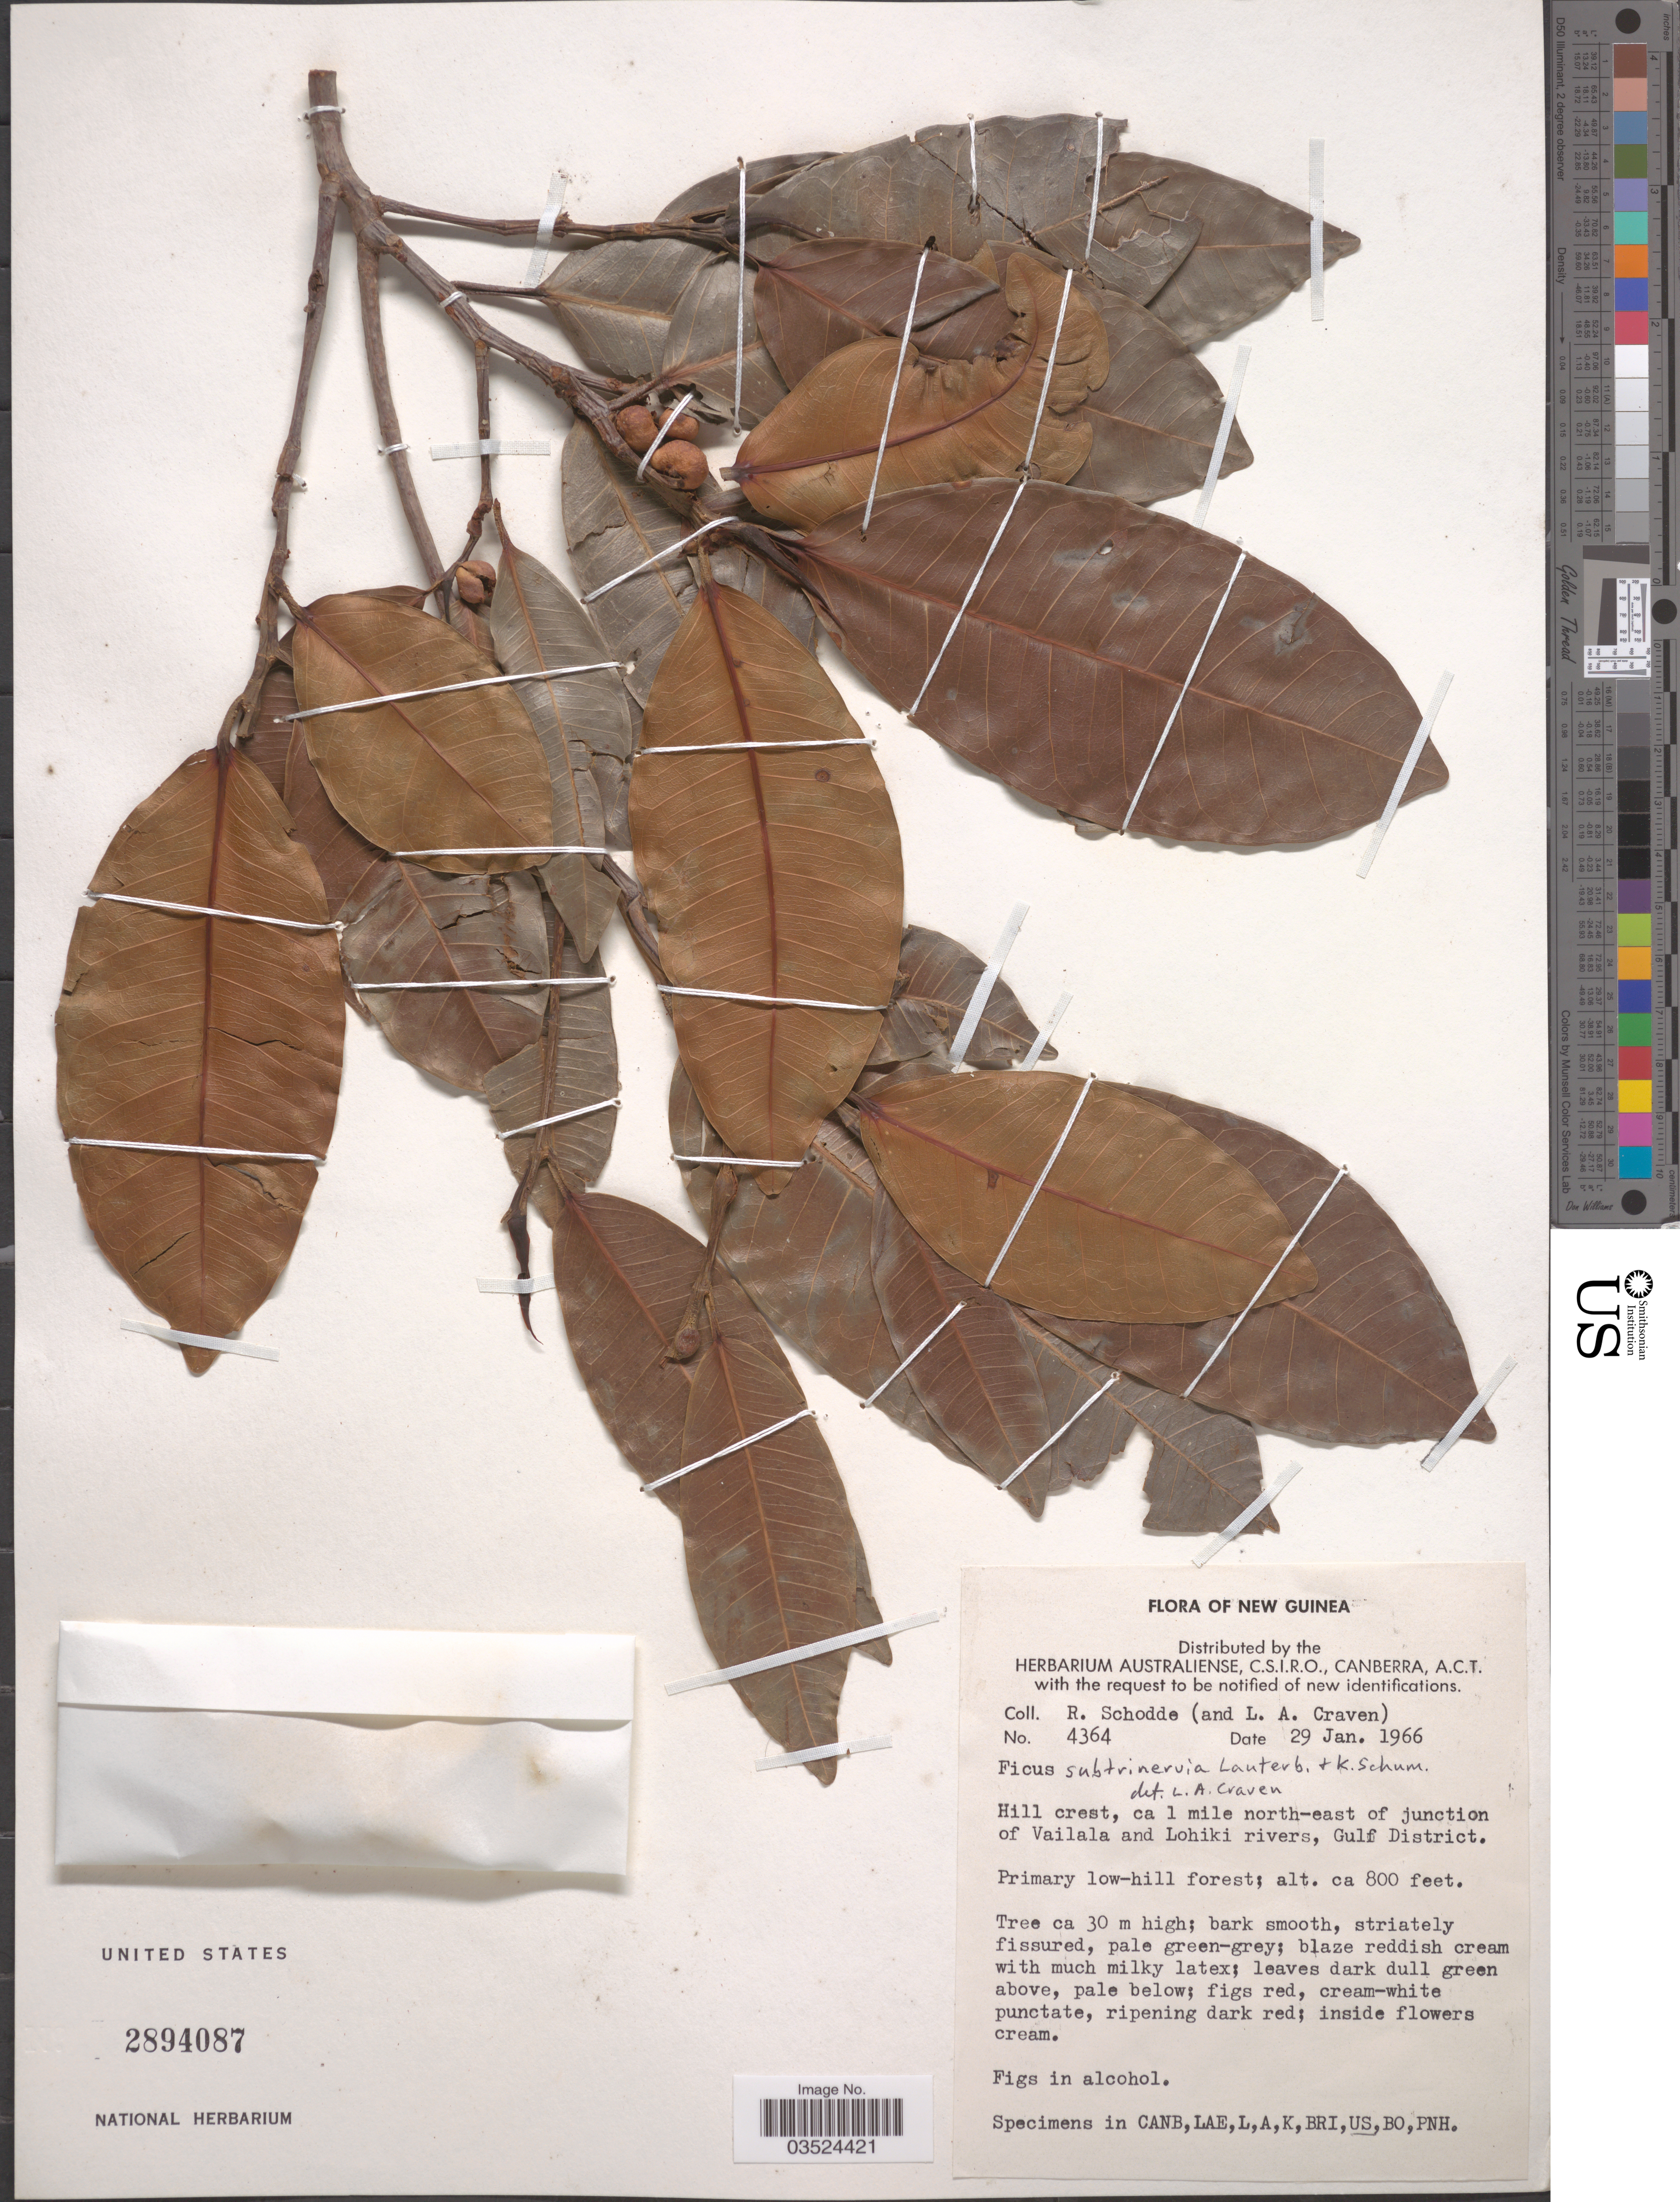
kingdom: Plantae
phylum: Tracheophyta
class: Magnoliopsida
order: Rosales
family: Moraceae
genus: Ficus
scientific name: Ficus subtrinervia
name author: K. Schum. & Lauterb.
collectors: R. Schodde & L. A. Craven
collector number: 4364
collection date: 1966-01-29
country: Papua New Guinea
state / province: Gulf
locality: New Guinea. Hill crest, ca 1 mile north-east of junction of Vailala and Lohiki rivers, Gulf District.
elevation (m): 244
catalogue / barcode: US 2894087